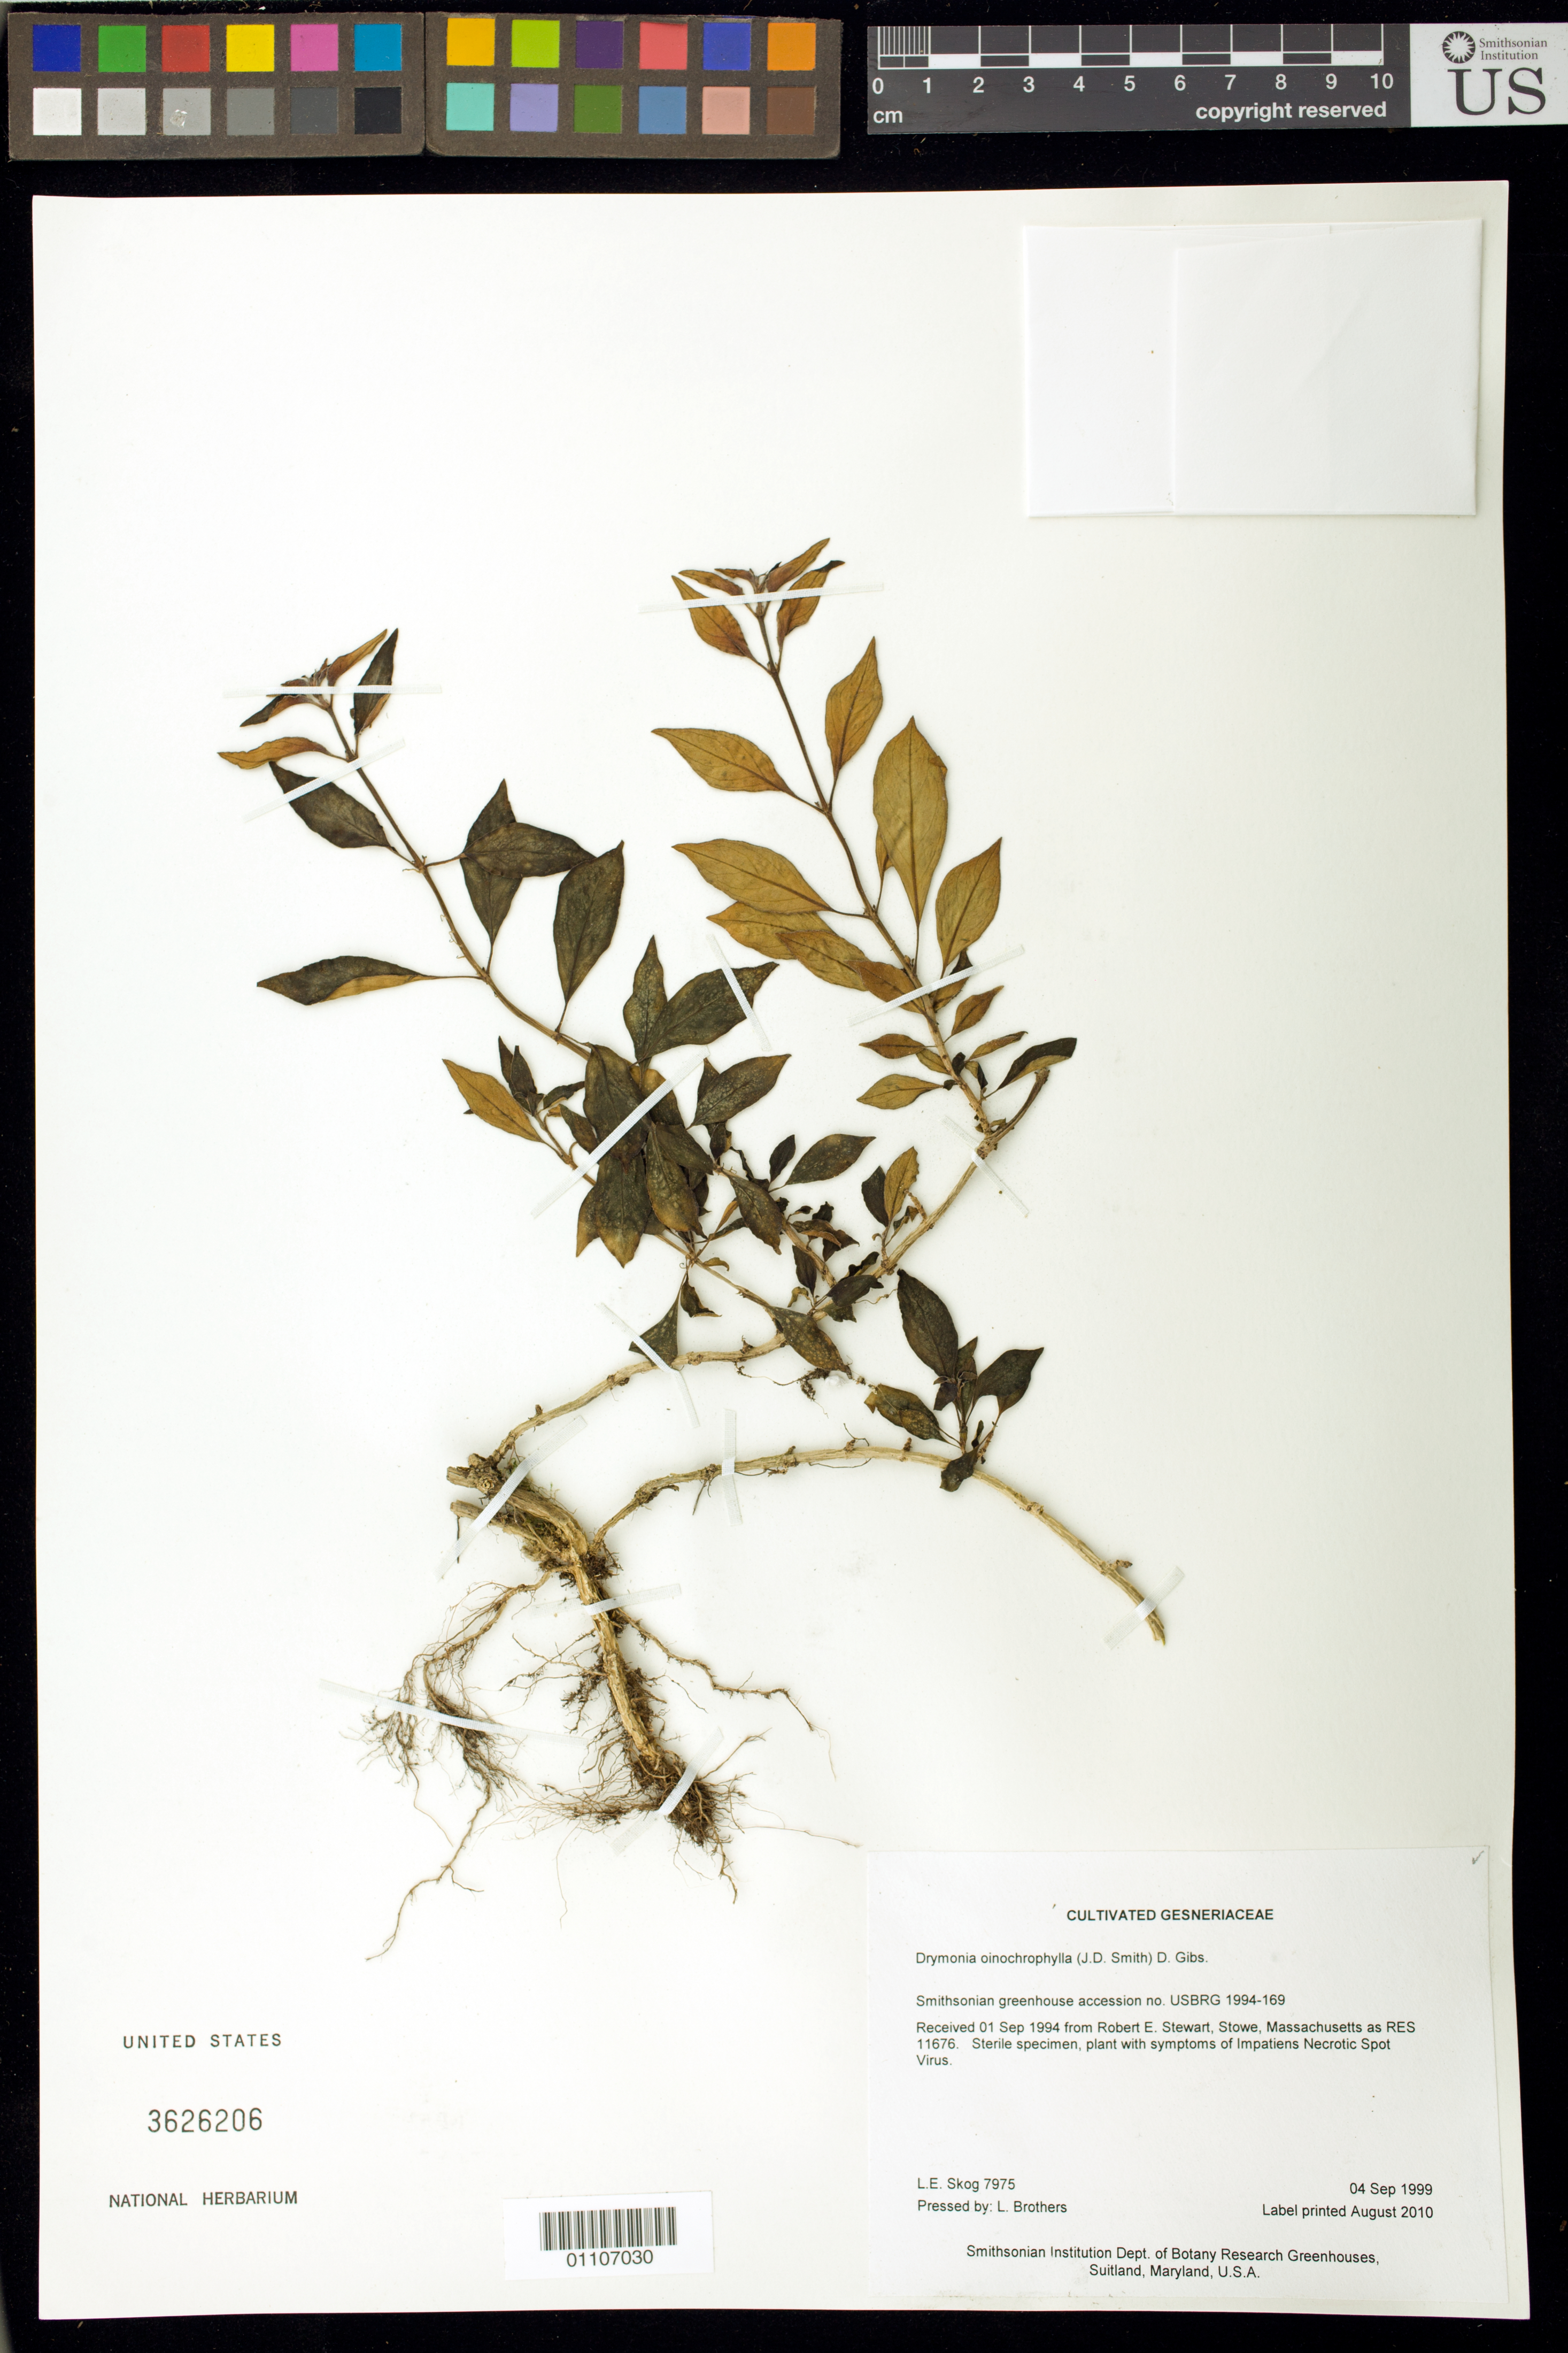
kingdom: Plantae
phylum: Tracheophyta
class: Magnoliopsida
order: Lamiales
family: Gesneriaceae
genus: Drymonia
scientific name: Drymonia oinochrophylla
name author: (Donn. Sm.) D.N. Gibson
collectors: L. E. Skog & L. Brothers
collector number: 7975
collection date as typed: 04 Sep 1999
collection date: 1999-09-04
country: United States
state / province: Maryland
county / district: Prince George's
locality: Smithsonian Institution Dept. of Botany Research Greenhouses, Suitland, Maryland, U.S.A.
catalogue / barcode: US 3626206